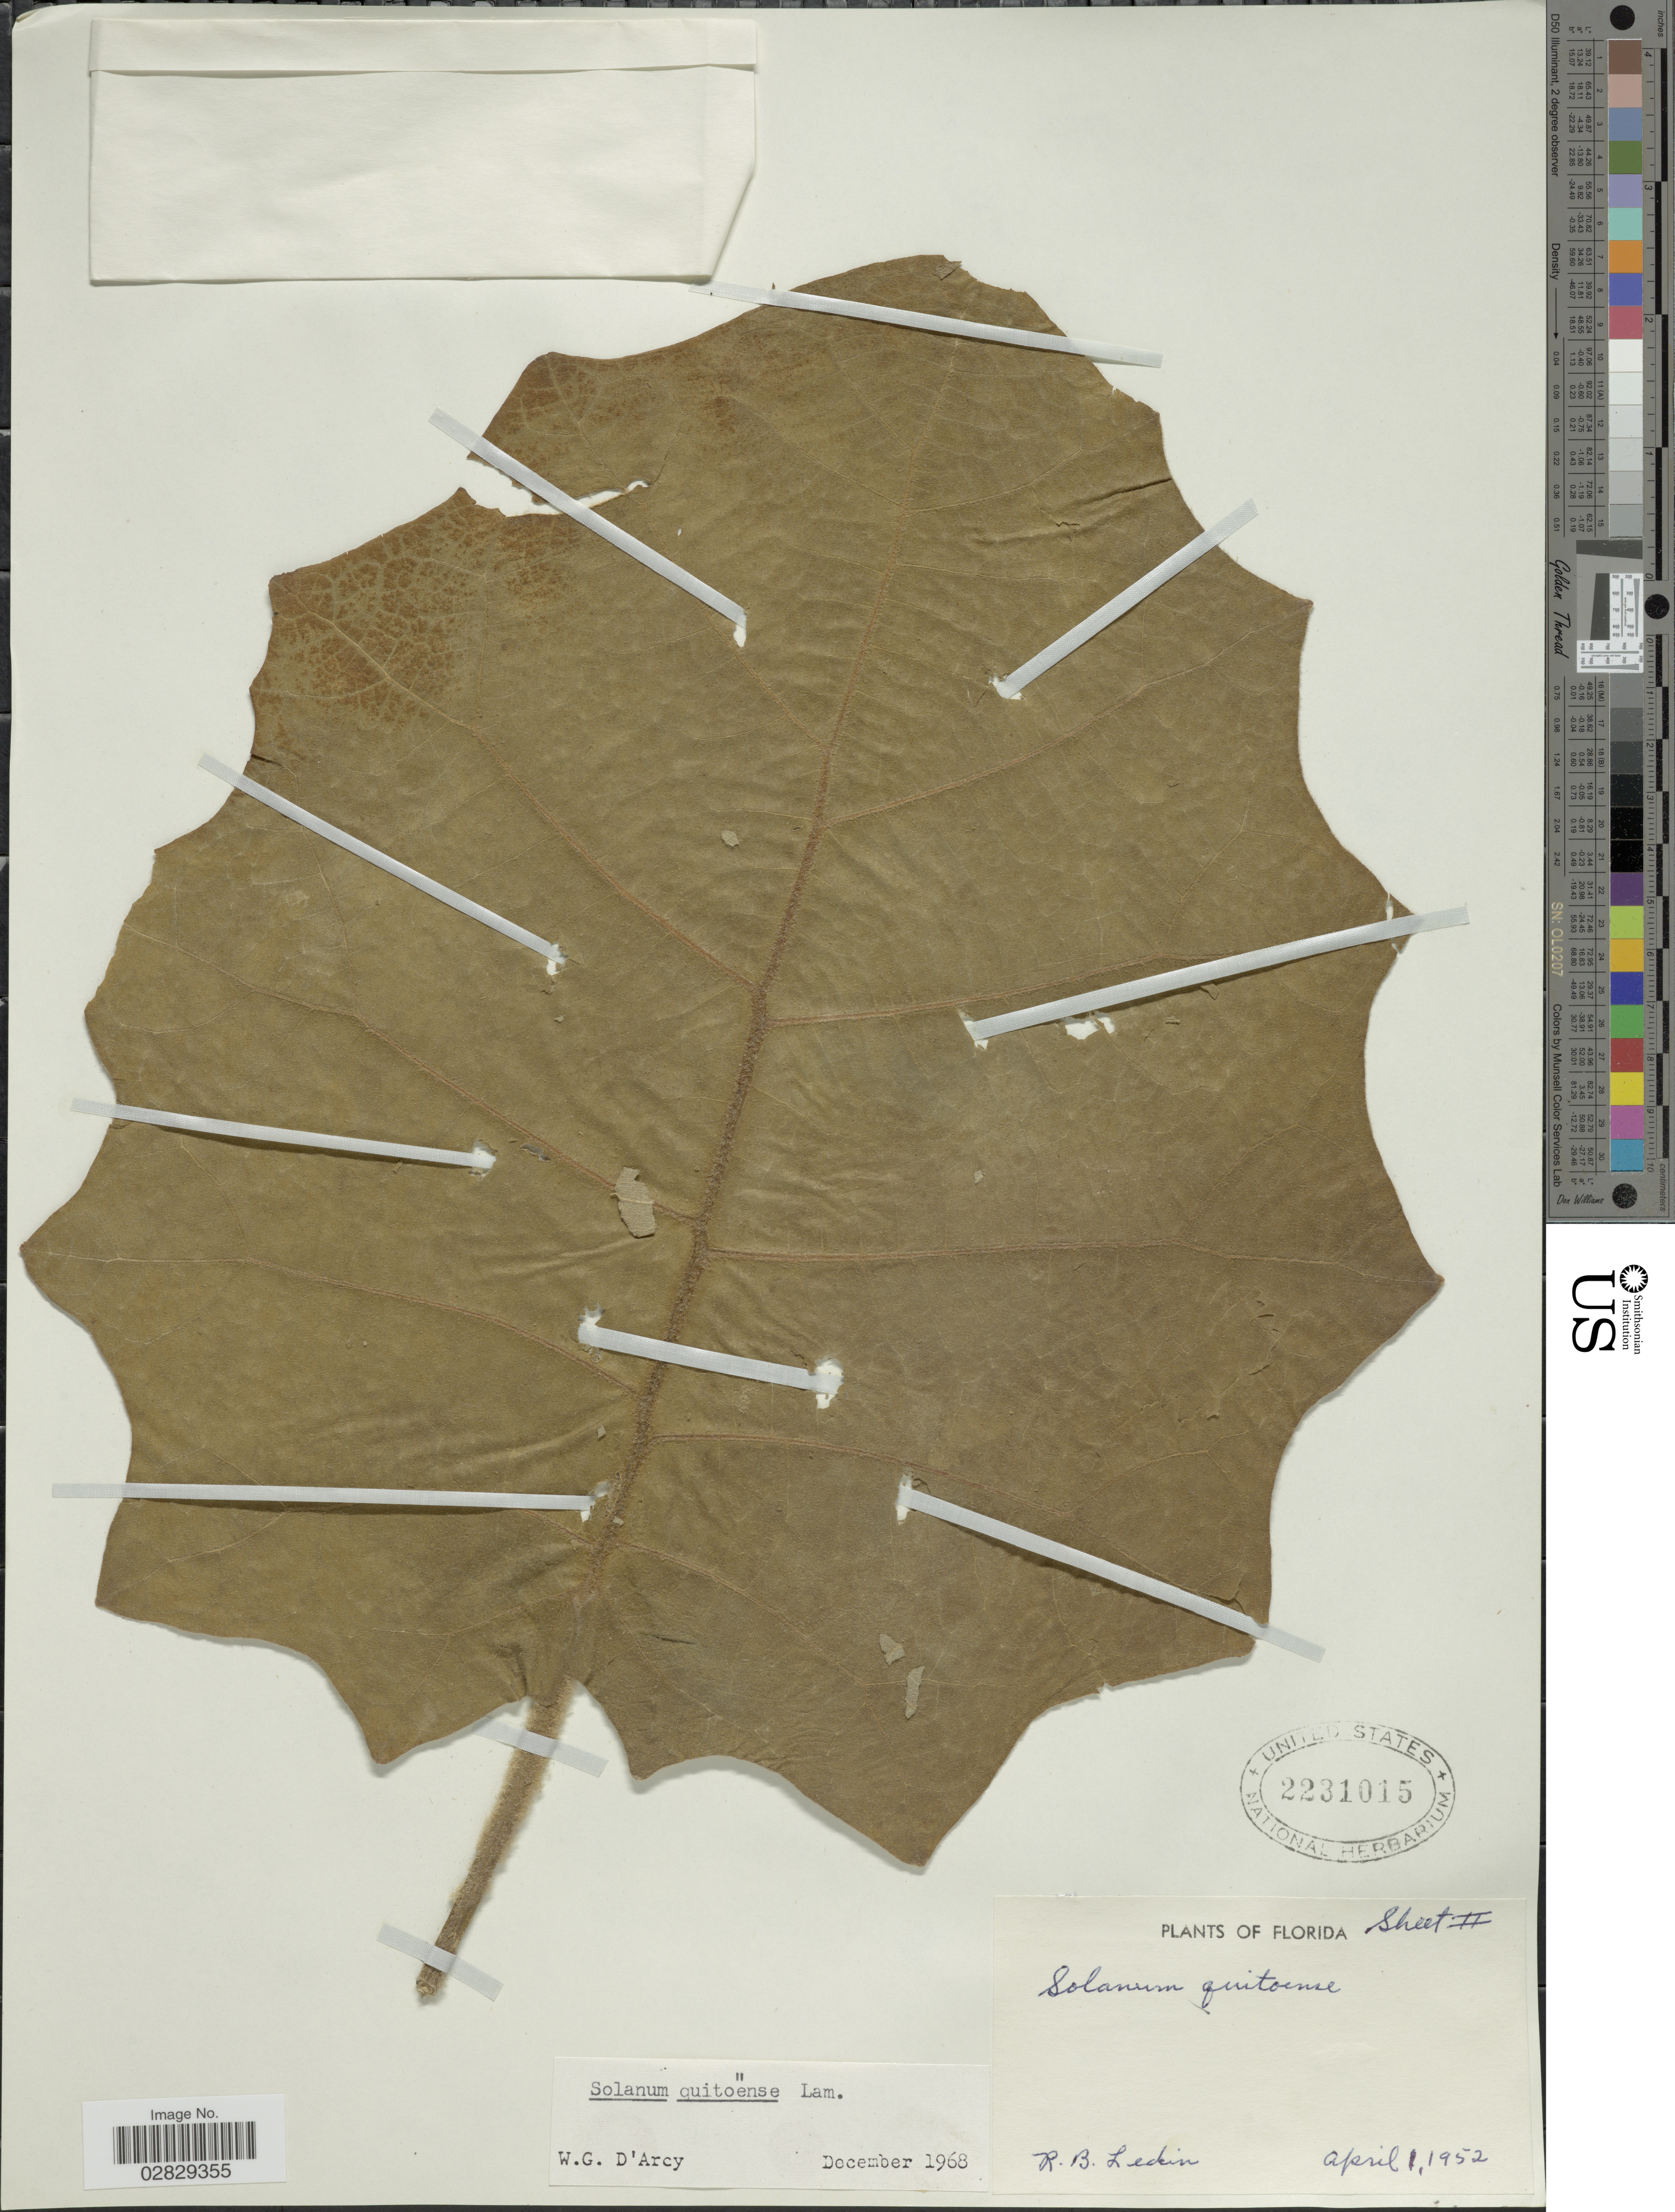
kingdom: Plantae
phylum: Tracheophyta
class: Magnoliopsida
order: Solanales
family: Solanaceae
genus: Solanum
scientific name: Solanum quitoense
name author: Lam.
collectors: R. Ledin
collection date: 1952-04-01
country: United States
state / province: Florida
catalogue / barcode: US 2231015